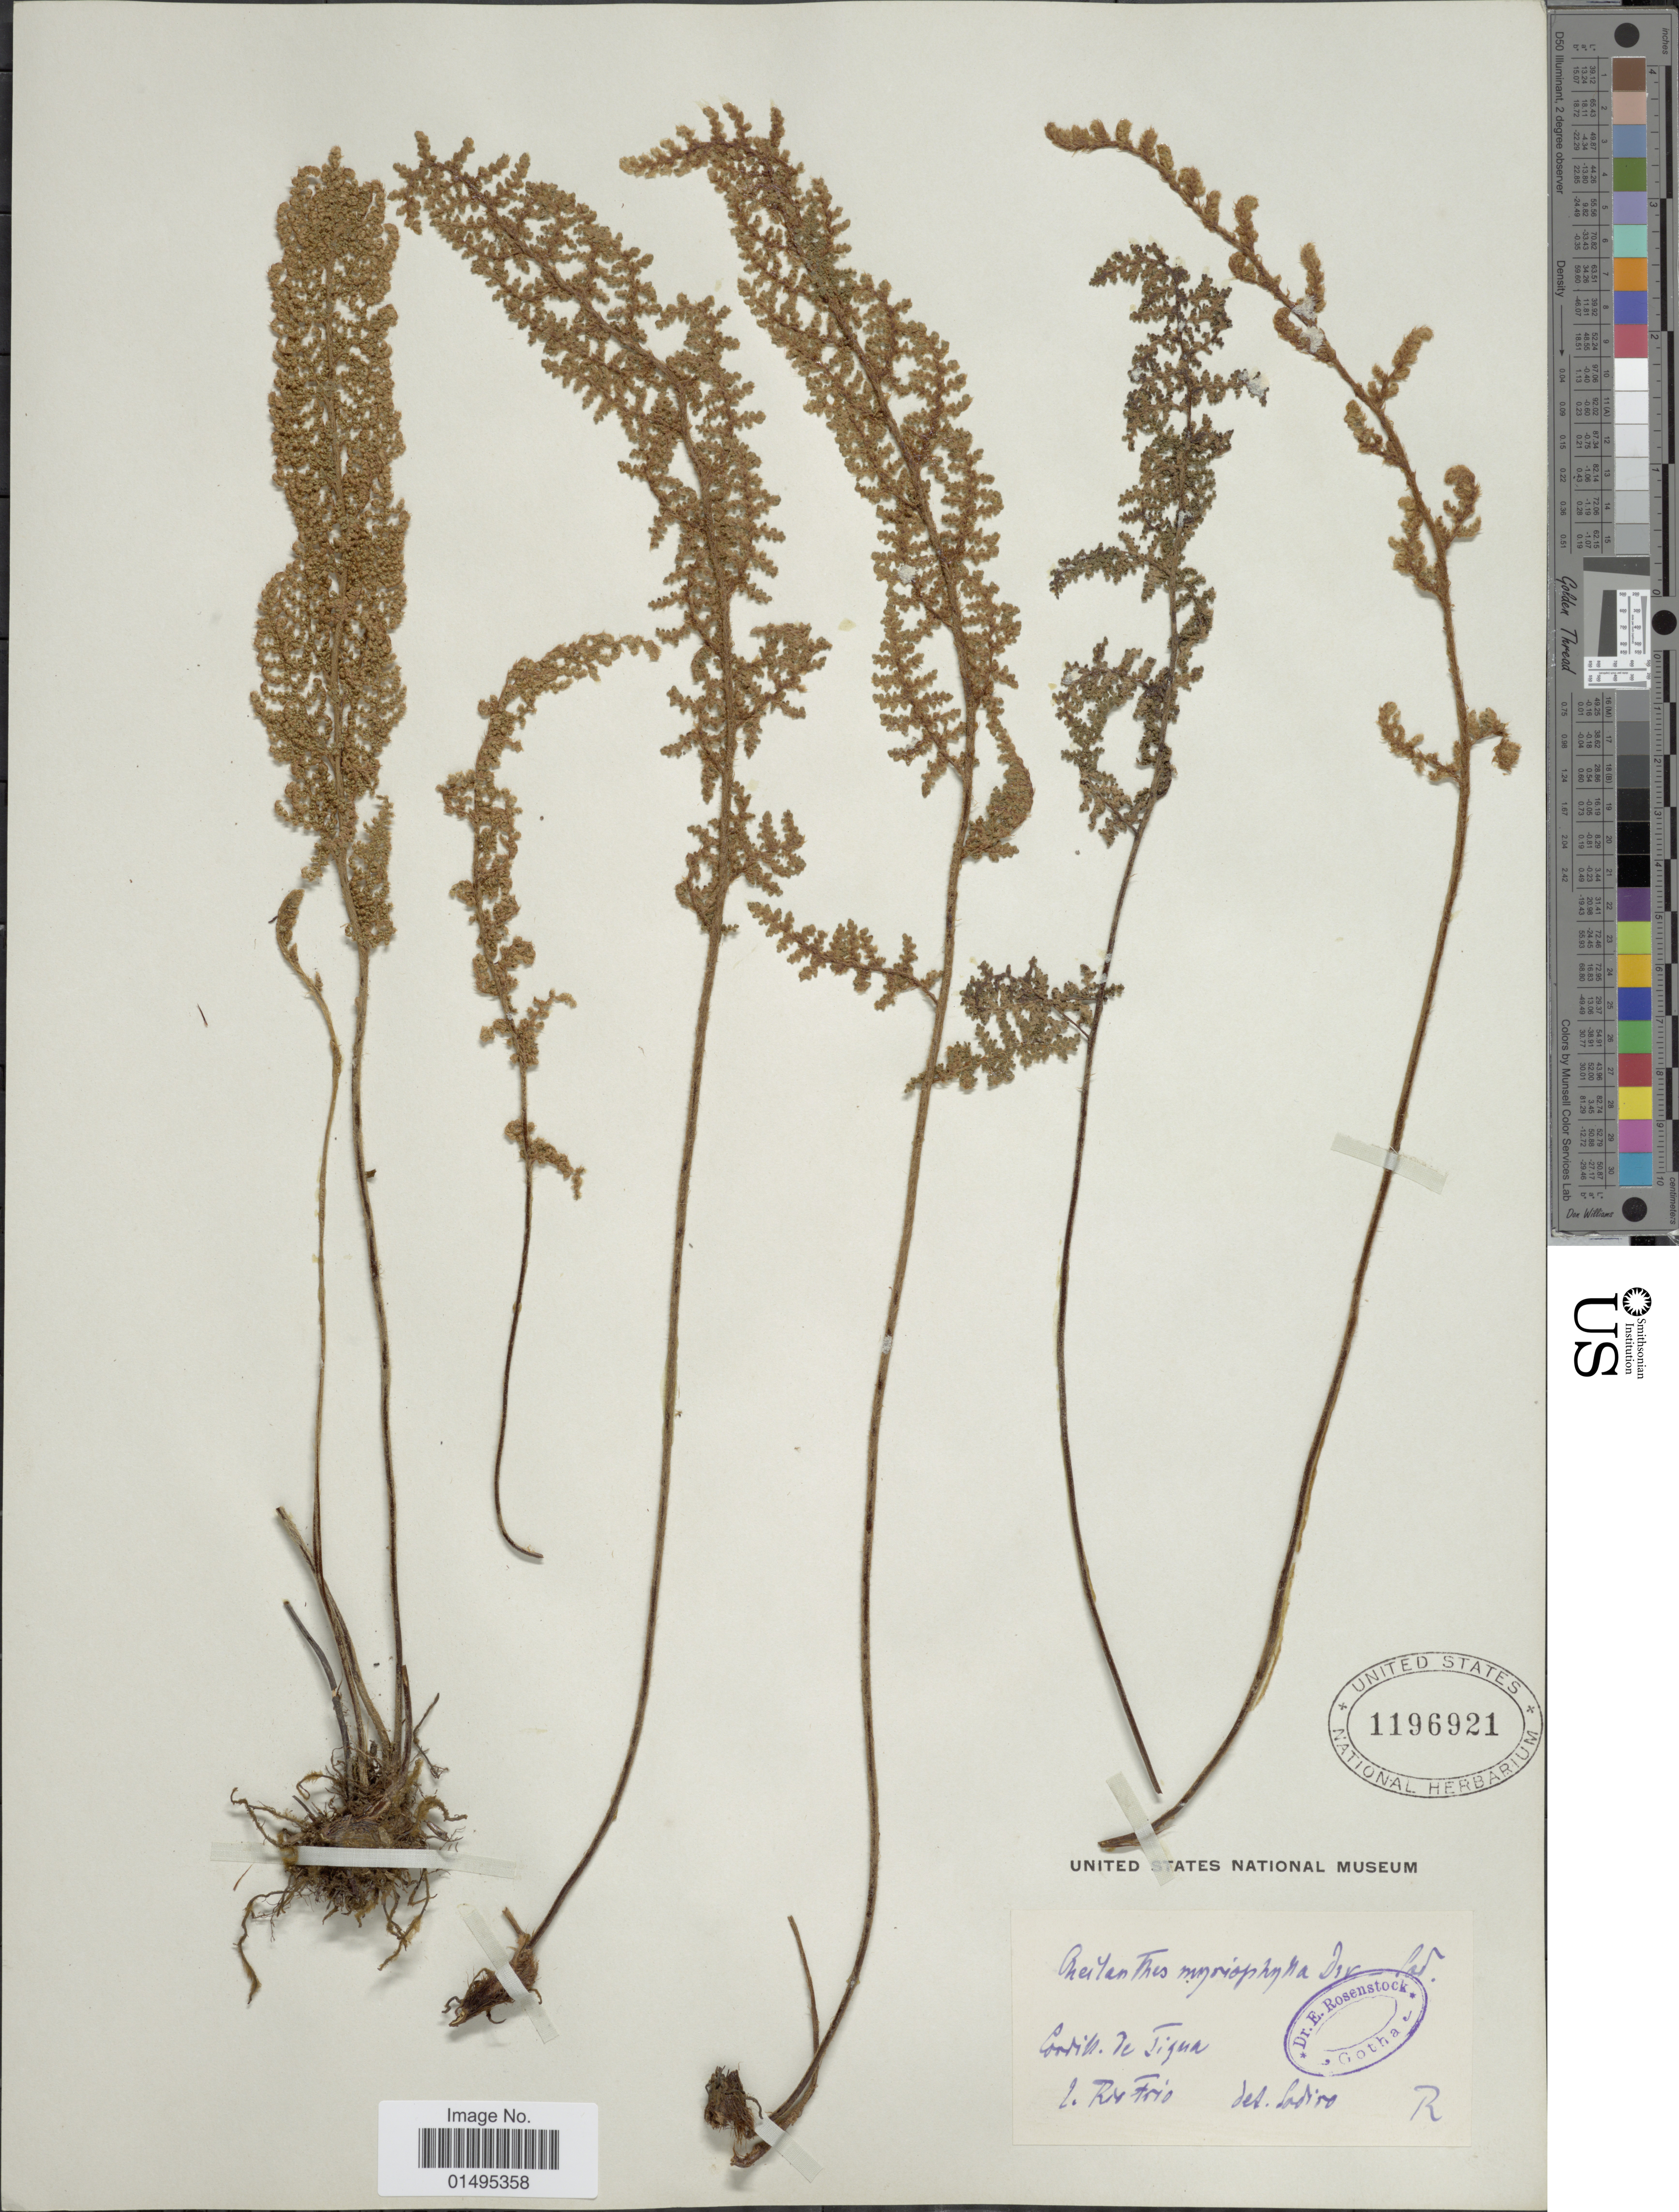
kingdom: Plantae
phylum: Tracheophyta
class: Polypodiopsida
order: Polypodiales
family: Pteridaceae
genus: Myriopteris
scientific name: Myriopteris myriophylla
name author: (Desv.) J. Sm.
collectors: L. Riofrio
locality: Corrin. de Tigna [interpreted]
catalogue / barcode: US 1196921